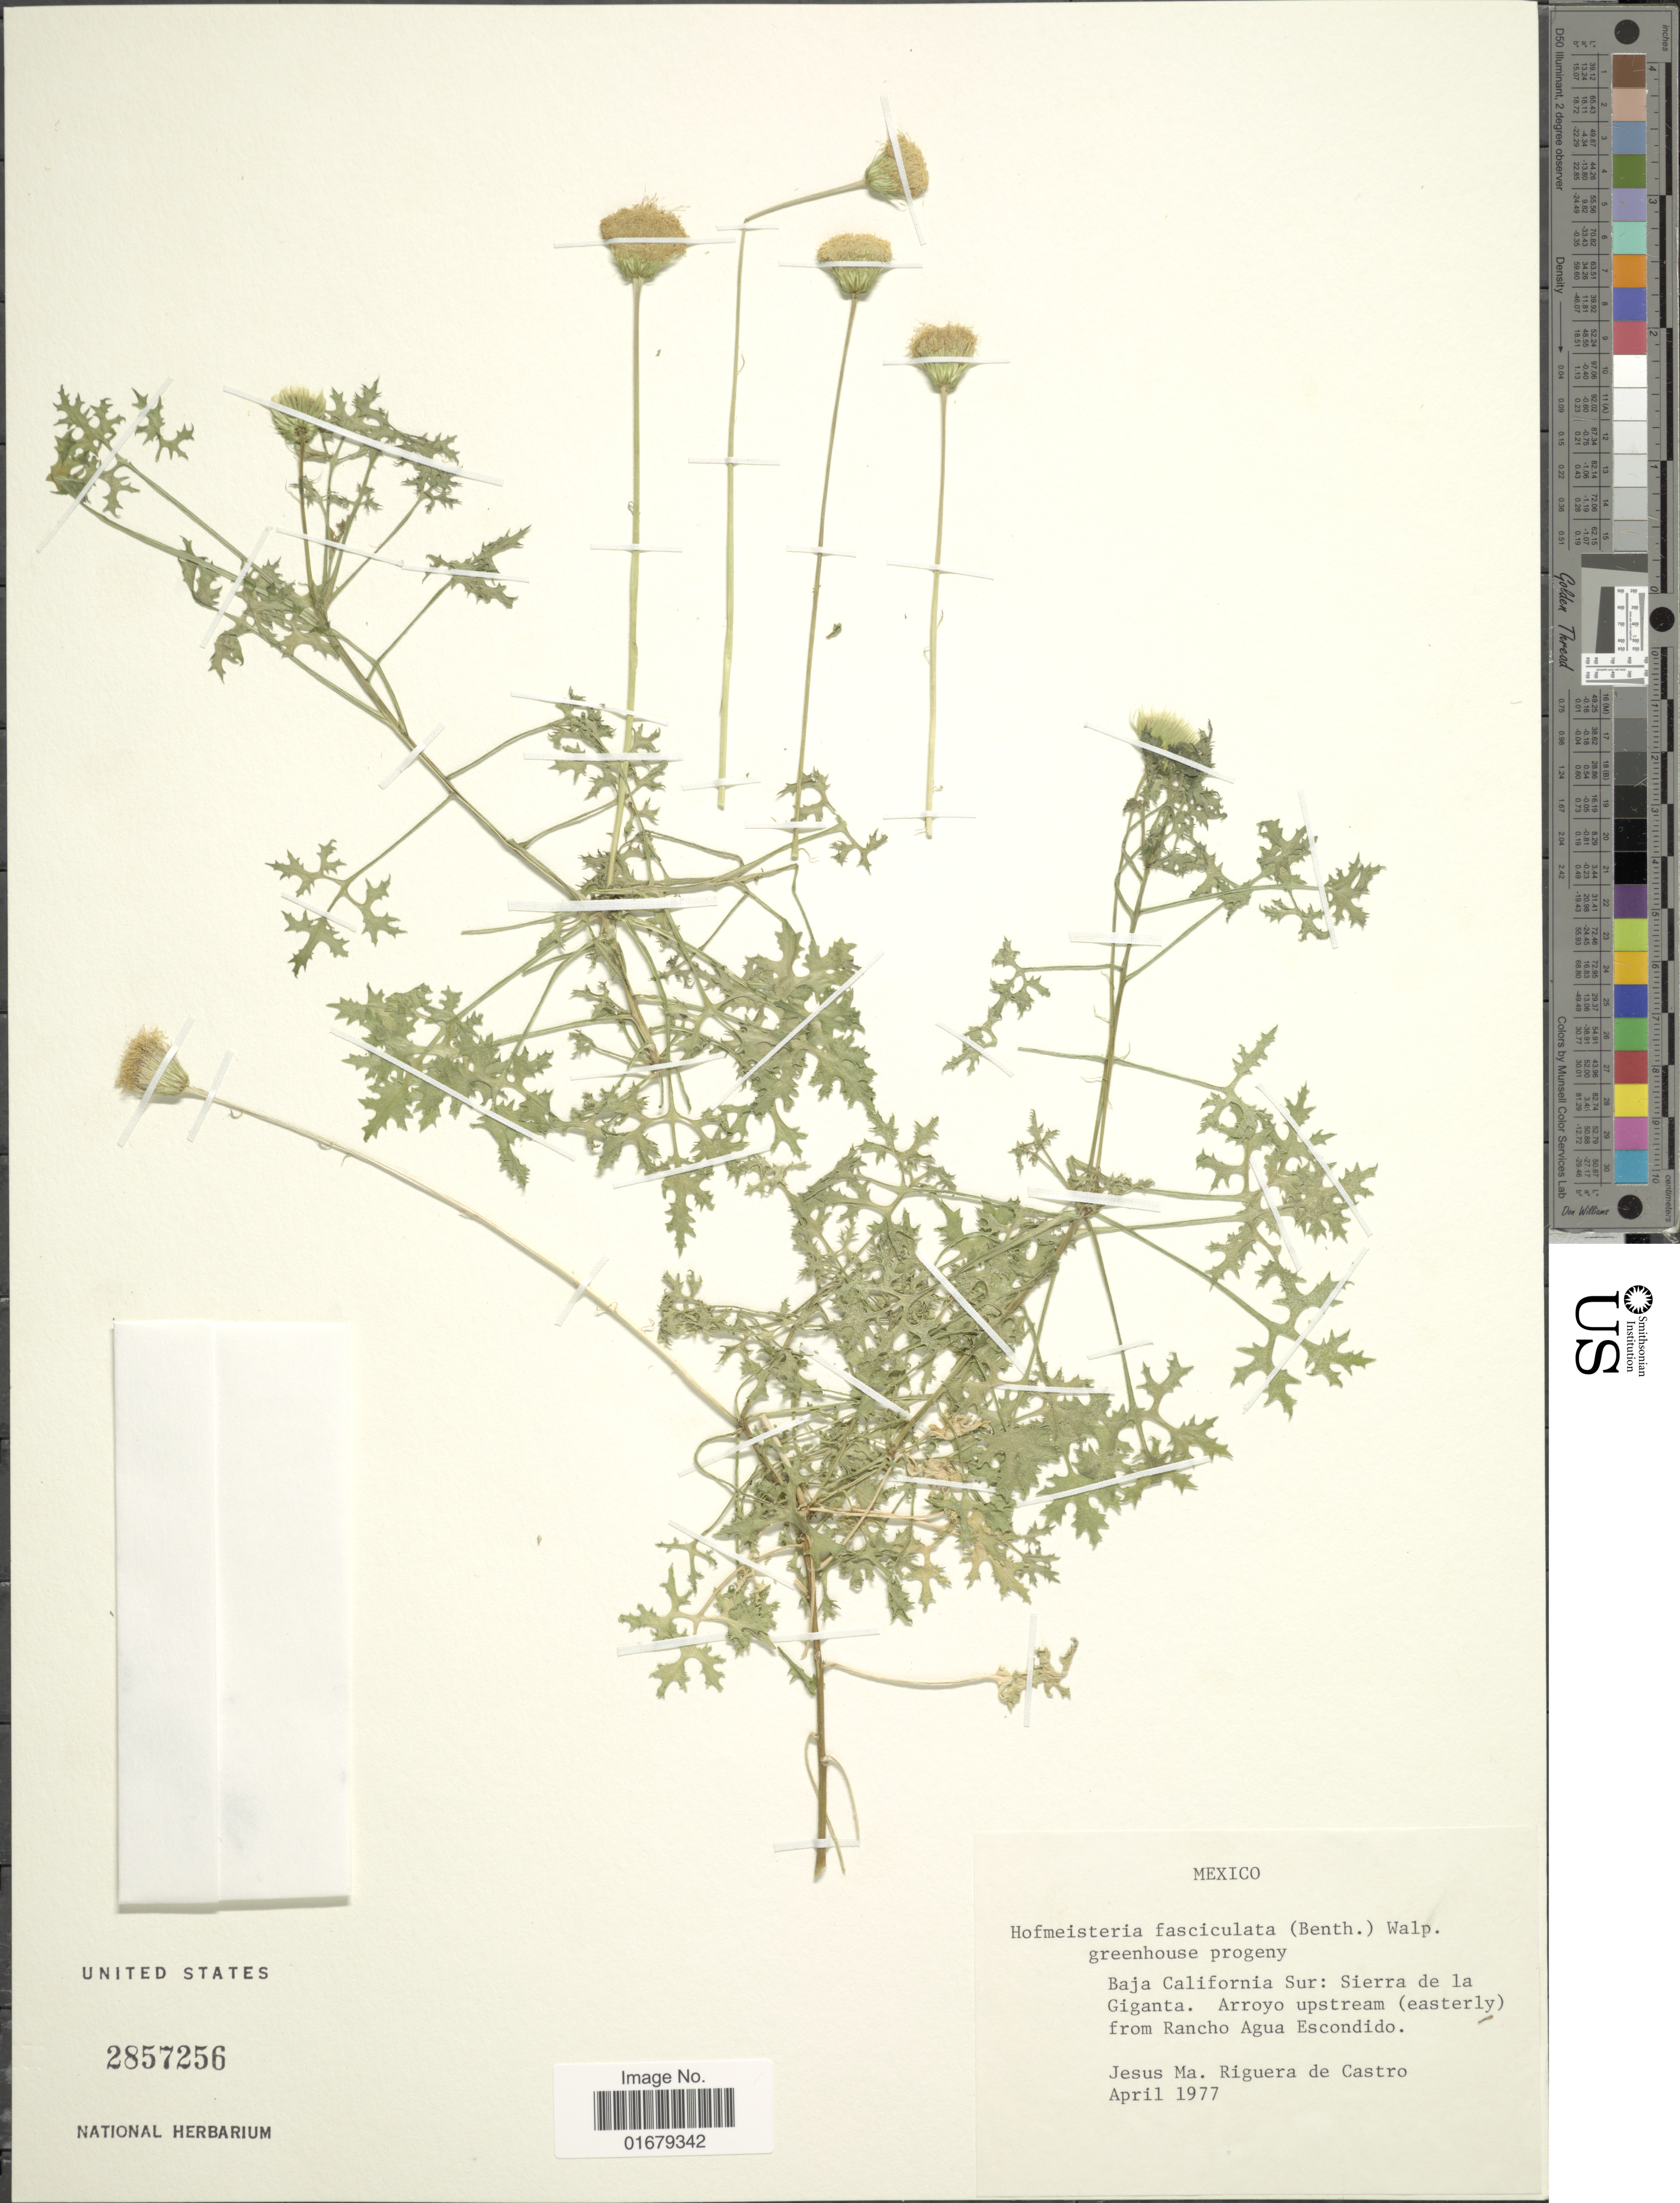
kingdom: Plantae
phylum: Tracheophyta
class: Magnoliopsida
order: Asterales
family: Asteraceae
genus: Hofmeisteria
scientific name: Hofmeisteria fasciculata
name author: (Benth.) Walp.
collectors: Castro, J. M.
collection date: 1977-04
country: Mexico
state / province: Baja California Sur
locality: Sierra de la Giganta, Arroyo upstream ( easterly ) from Rancho Agua Escondido.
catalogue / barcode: US 2857256